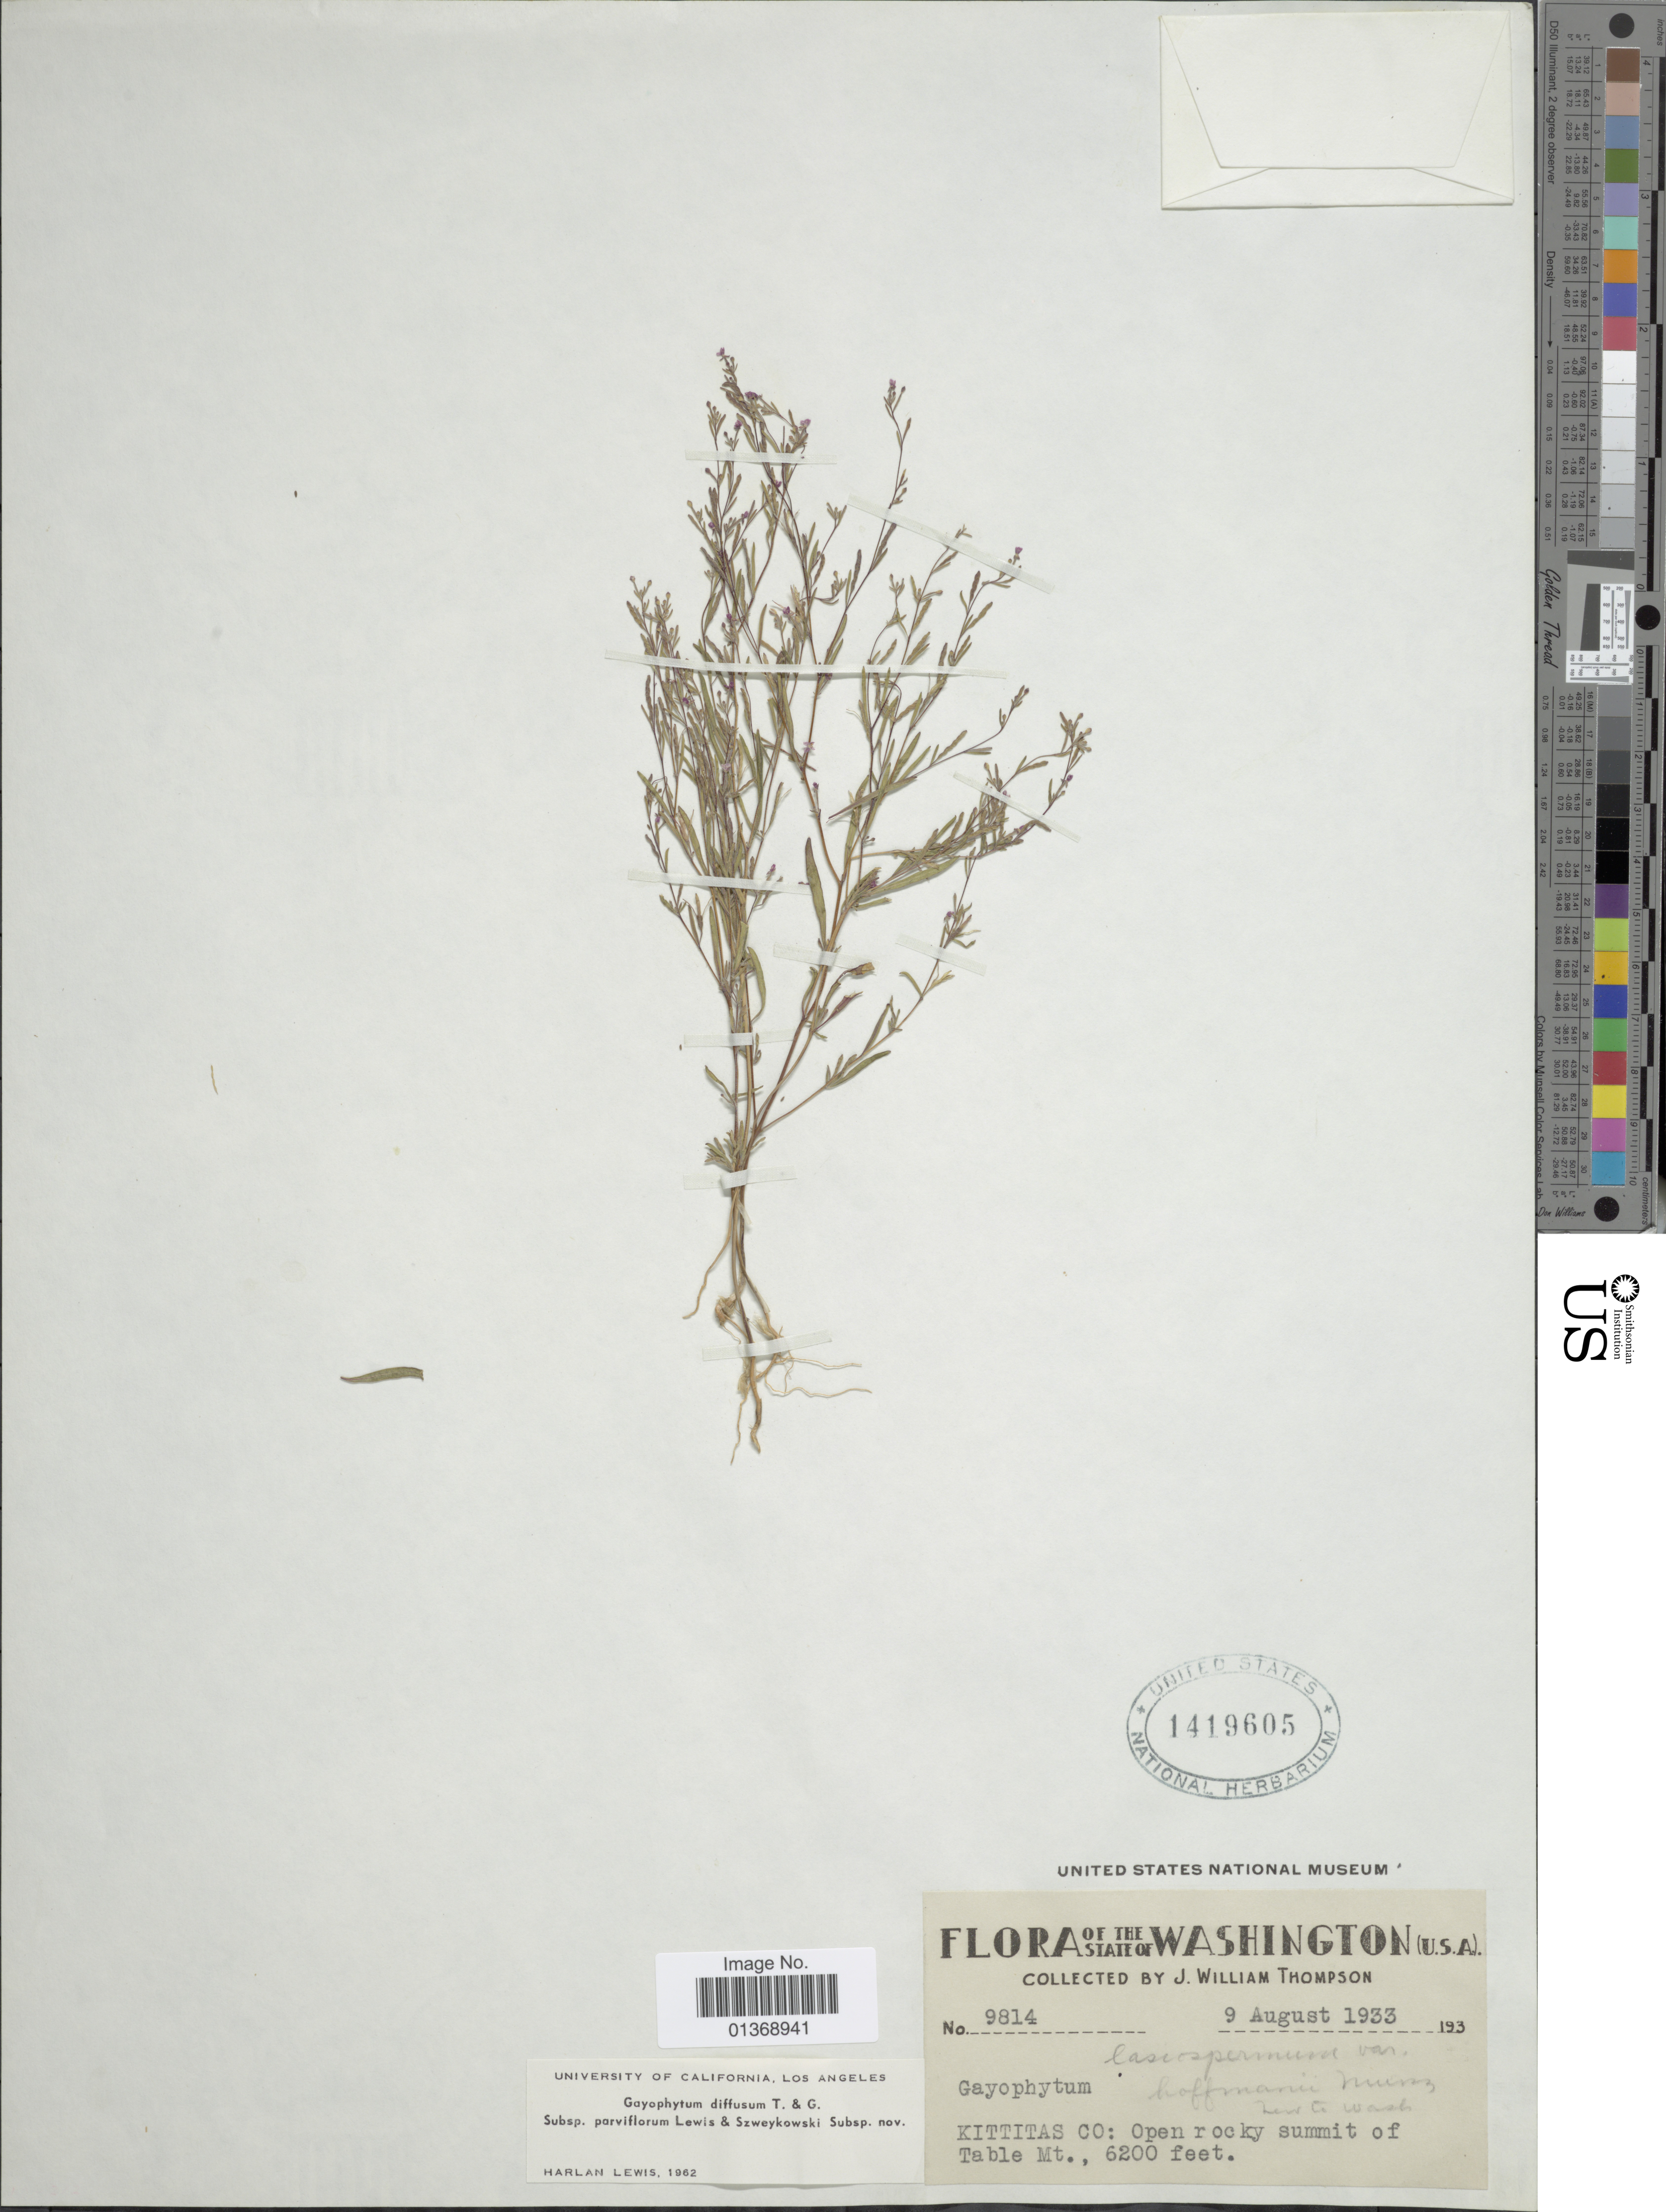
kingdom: Plantae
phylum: Tracheophyta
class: Magnoliopsida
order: Myrtales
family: Onagraceae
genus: Gayophytum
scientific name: Gayophytum diffusum subsp. parviflorum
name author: F. H. Lewis & Szweyk.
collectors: J. W. Thompson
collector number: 9814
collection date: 1933-08-09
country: United States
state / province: Washington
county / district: Kittitas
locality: Kittitas Co: Open rocky summit of Table Mt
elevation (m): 1890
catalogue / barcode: US 1419605